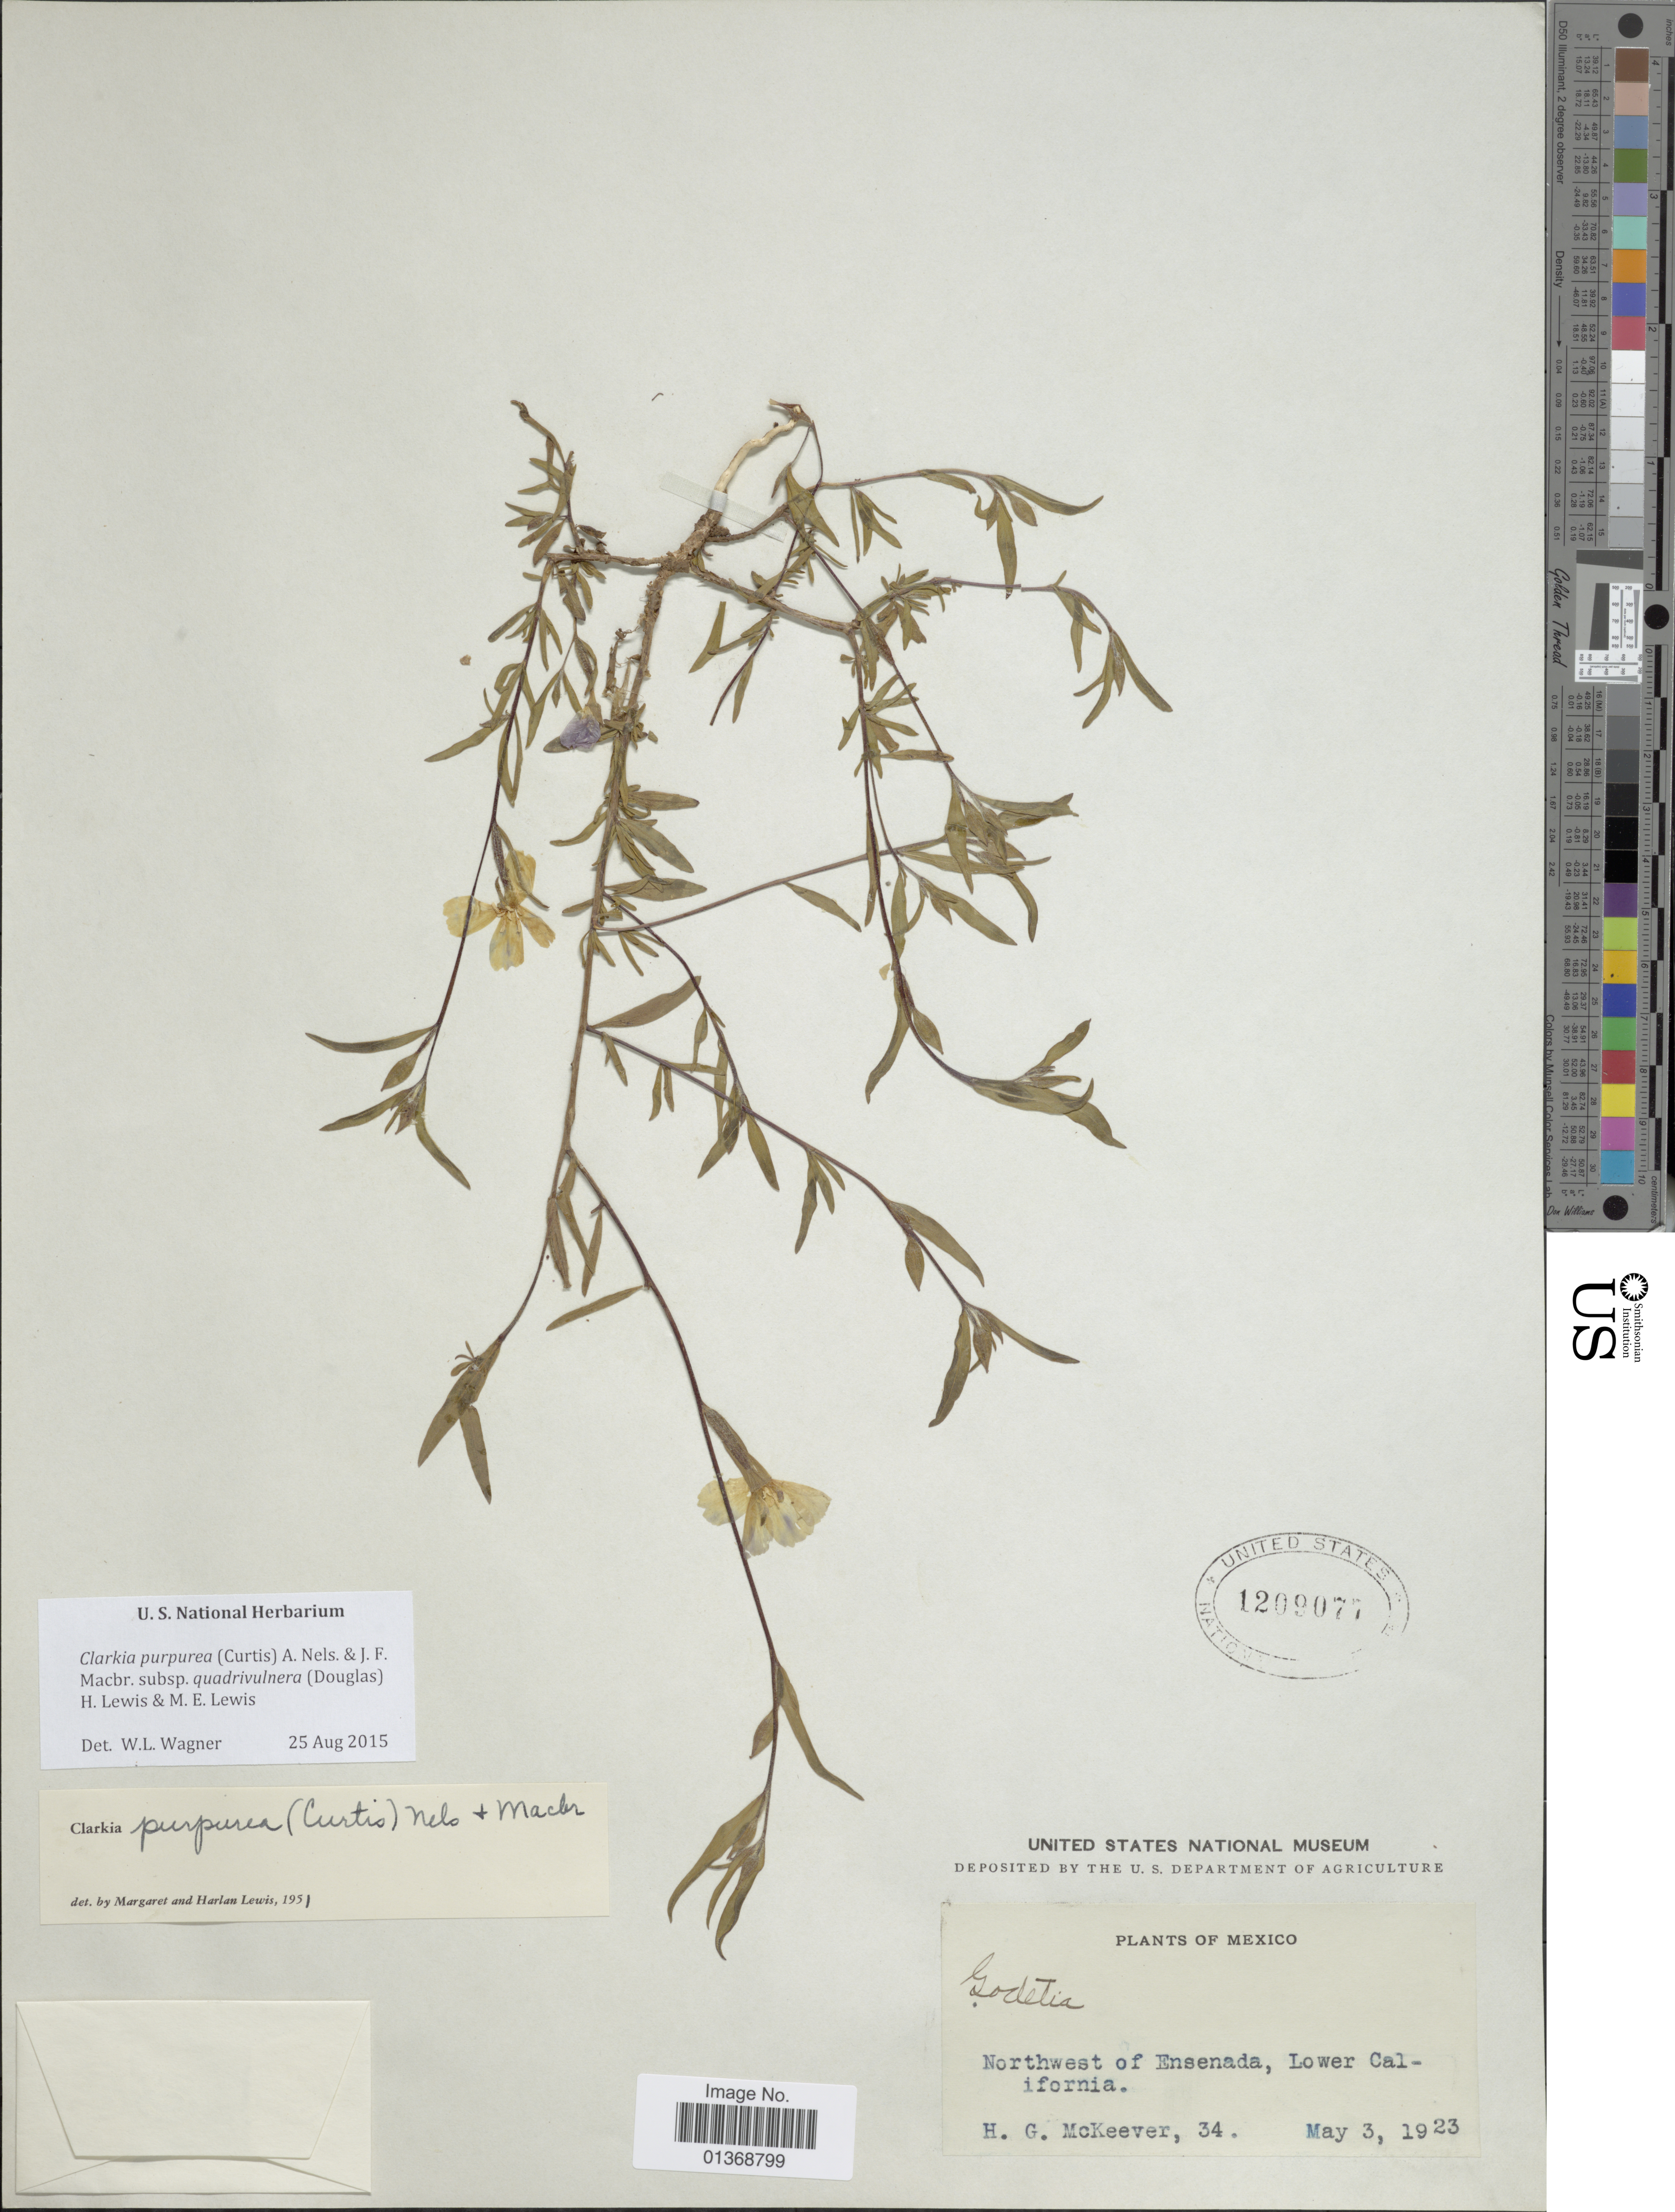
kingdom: Plantae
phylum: Tracheophyta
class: Magnoliopsida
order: Myrtales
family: Onagraceae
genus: Clarkia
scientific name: Clarkia purpurea subsp. quadrivulnera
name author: (Douglas) H.F. Lewis & M.R. Lewis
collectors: H. McKeever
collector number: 34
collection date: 1923-05-03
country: Mexico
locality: Northwest of Ensenada, Lower California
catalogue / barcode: US 1209077